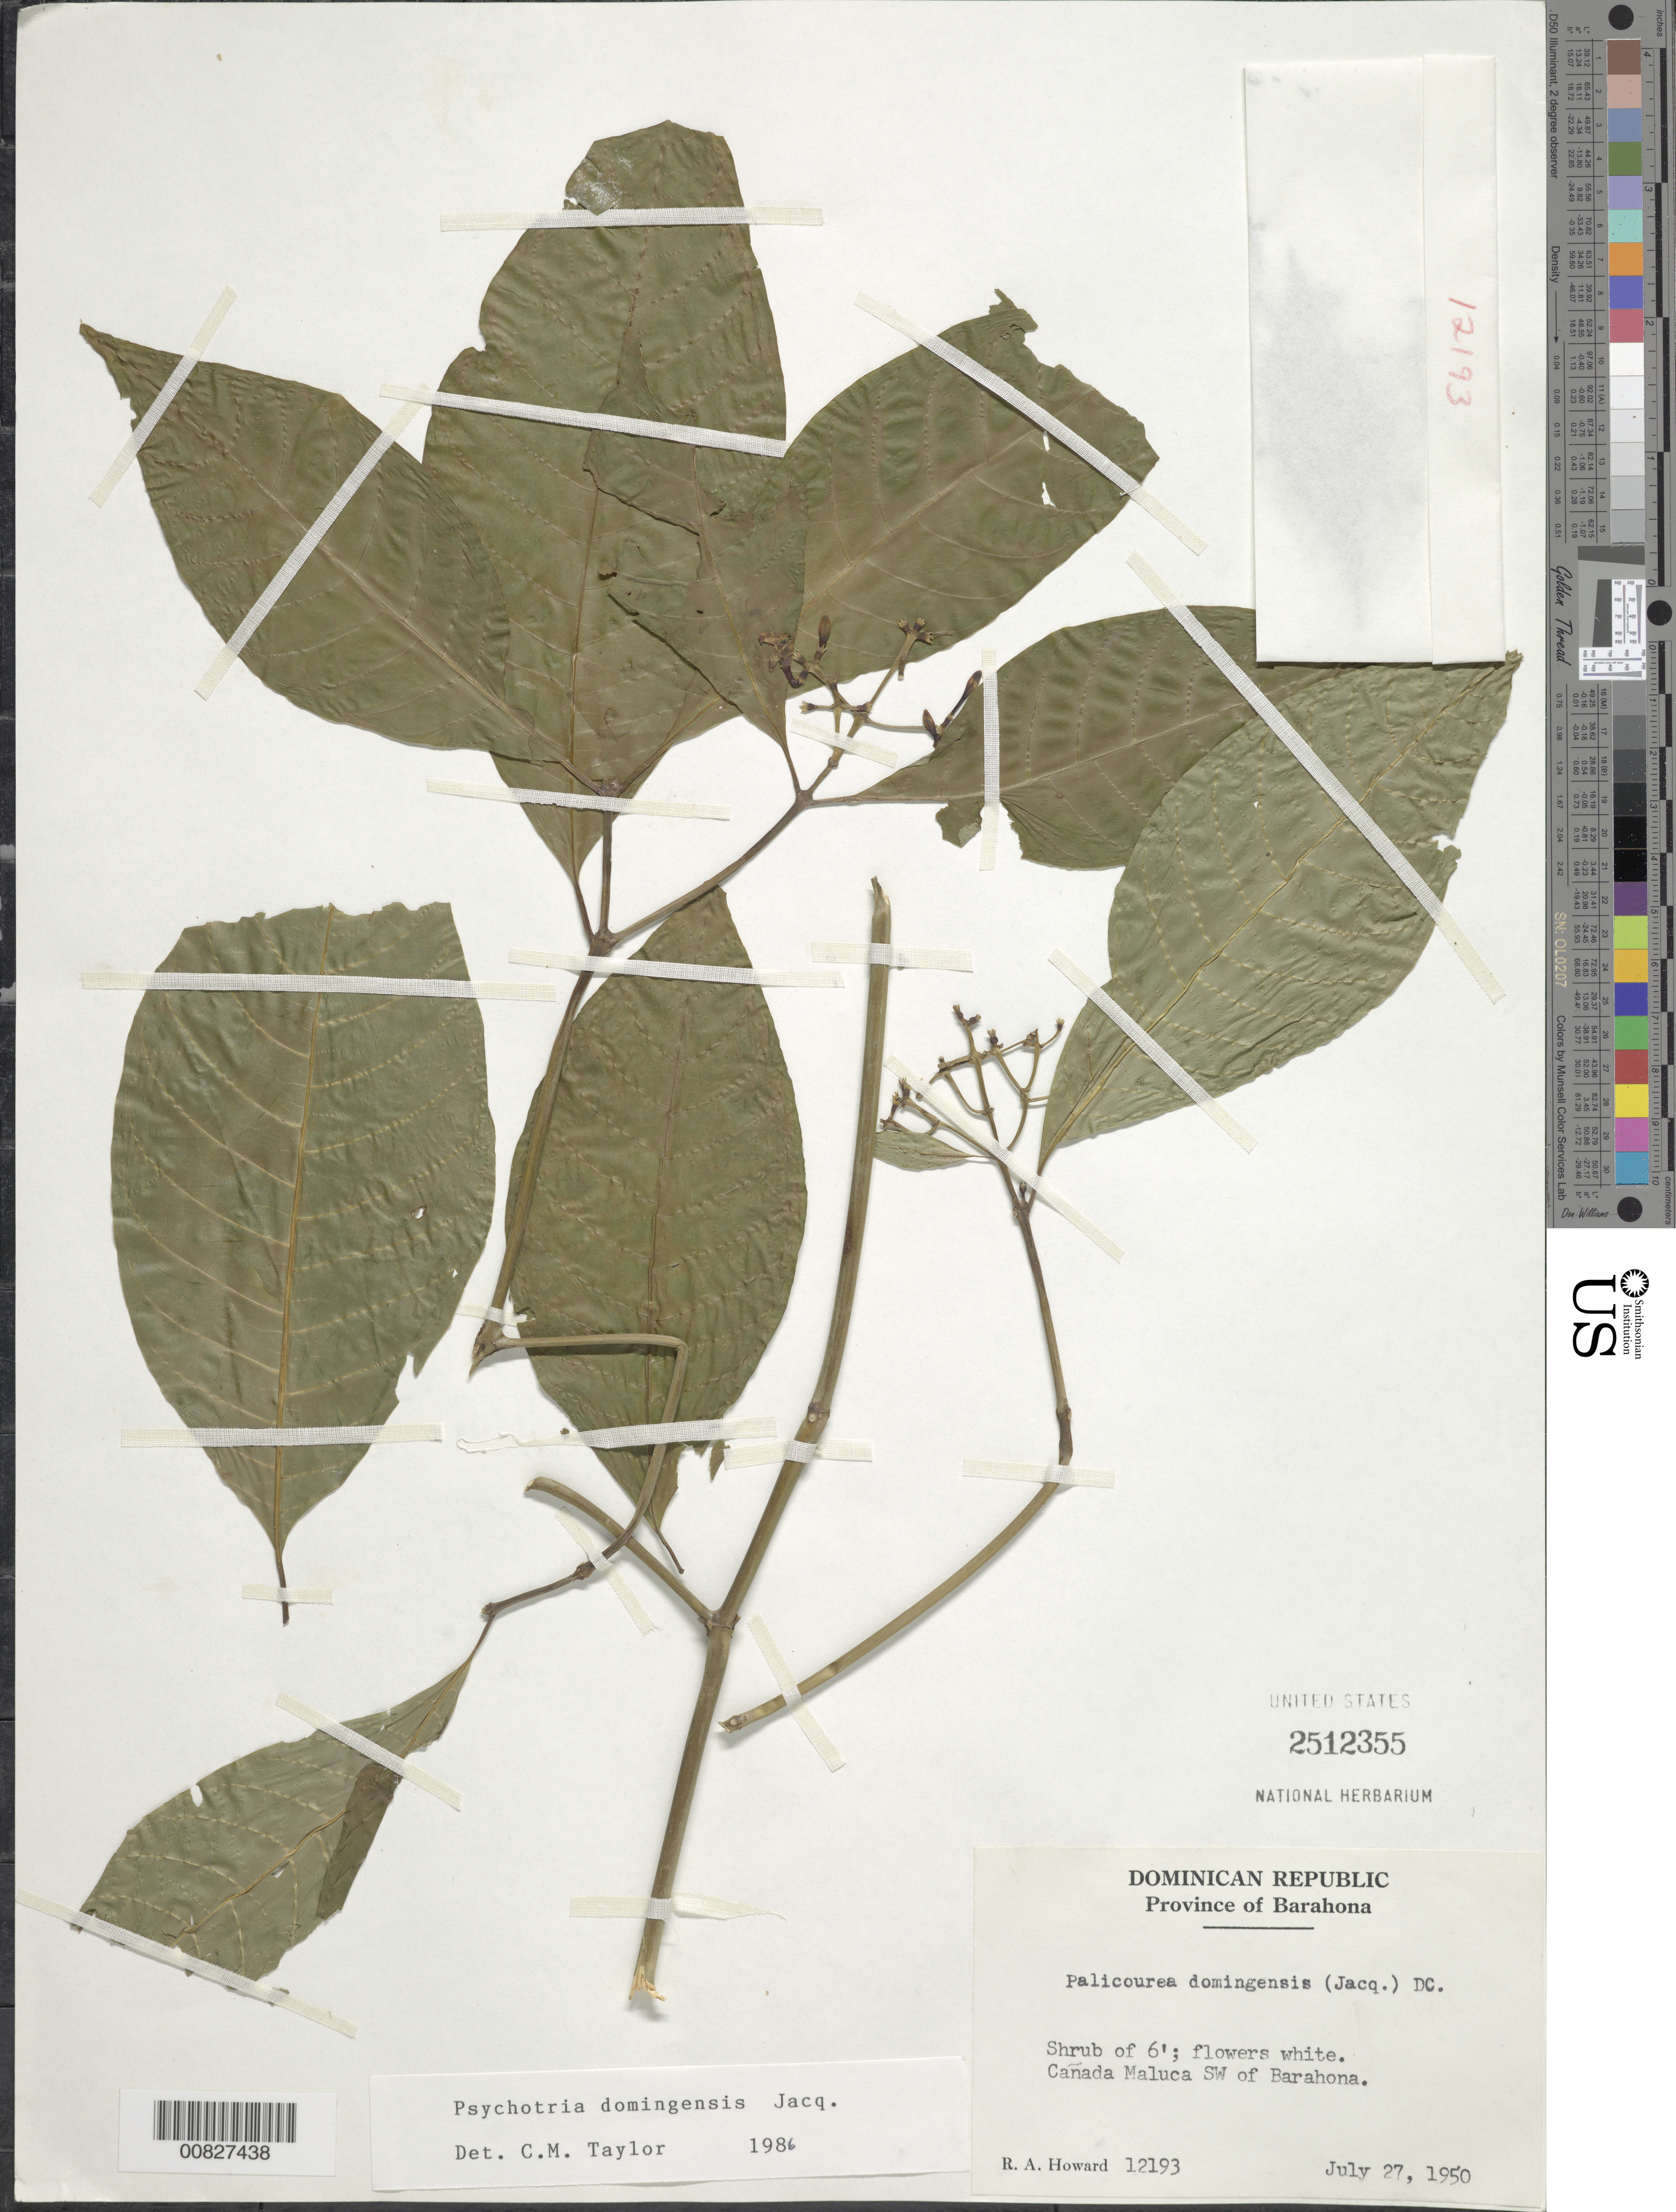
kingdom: Plantae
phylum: Tracheophyta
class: Magnoliopsida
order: Gentianales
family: Rubiaceae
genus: Psychotria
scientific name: Psychotria domingensis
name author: Jacq.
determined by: Taylor, Charlotte M.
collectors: R. A. Howard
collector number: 12193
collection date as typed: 27 Jul 1950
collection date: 1950-07-27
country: Dominican Republic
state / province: Barahona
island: Hispaniola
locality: Cañada maluca, SW of Barahona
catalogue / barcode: US 2512355